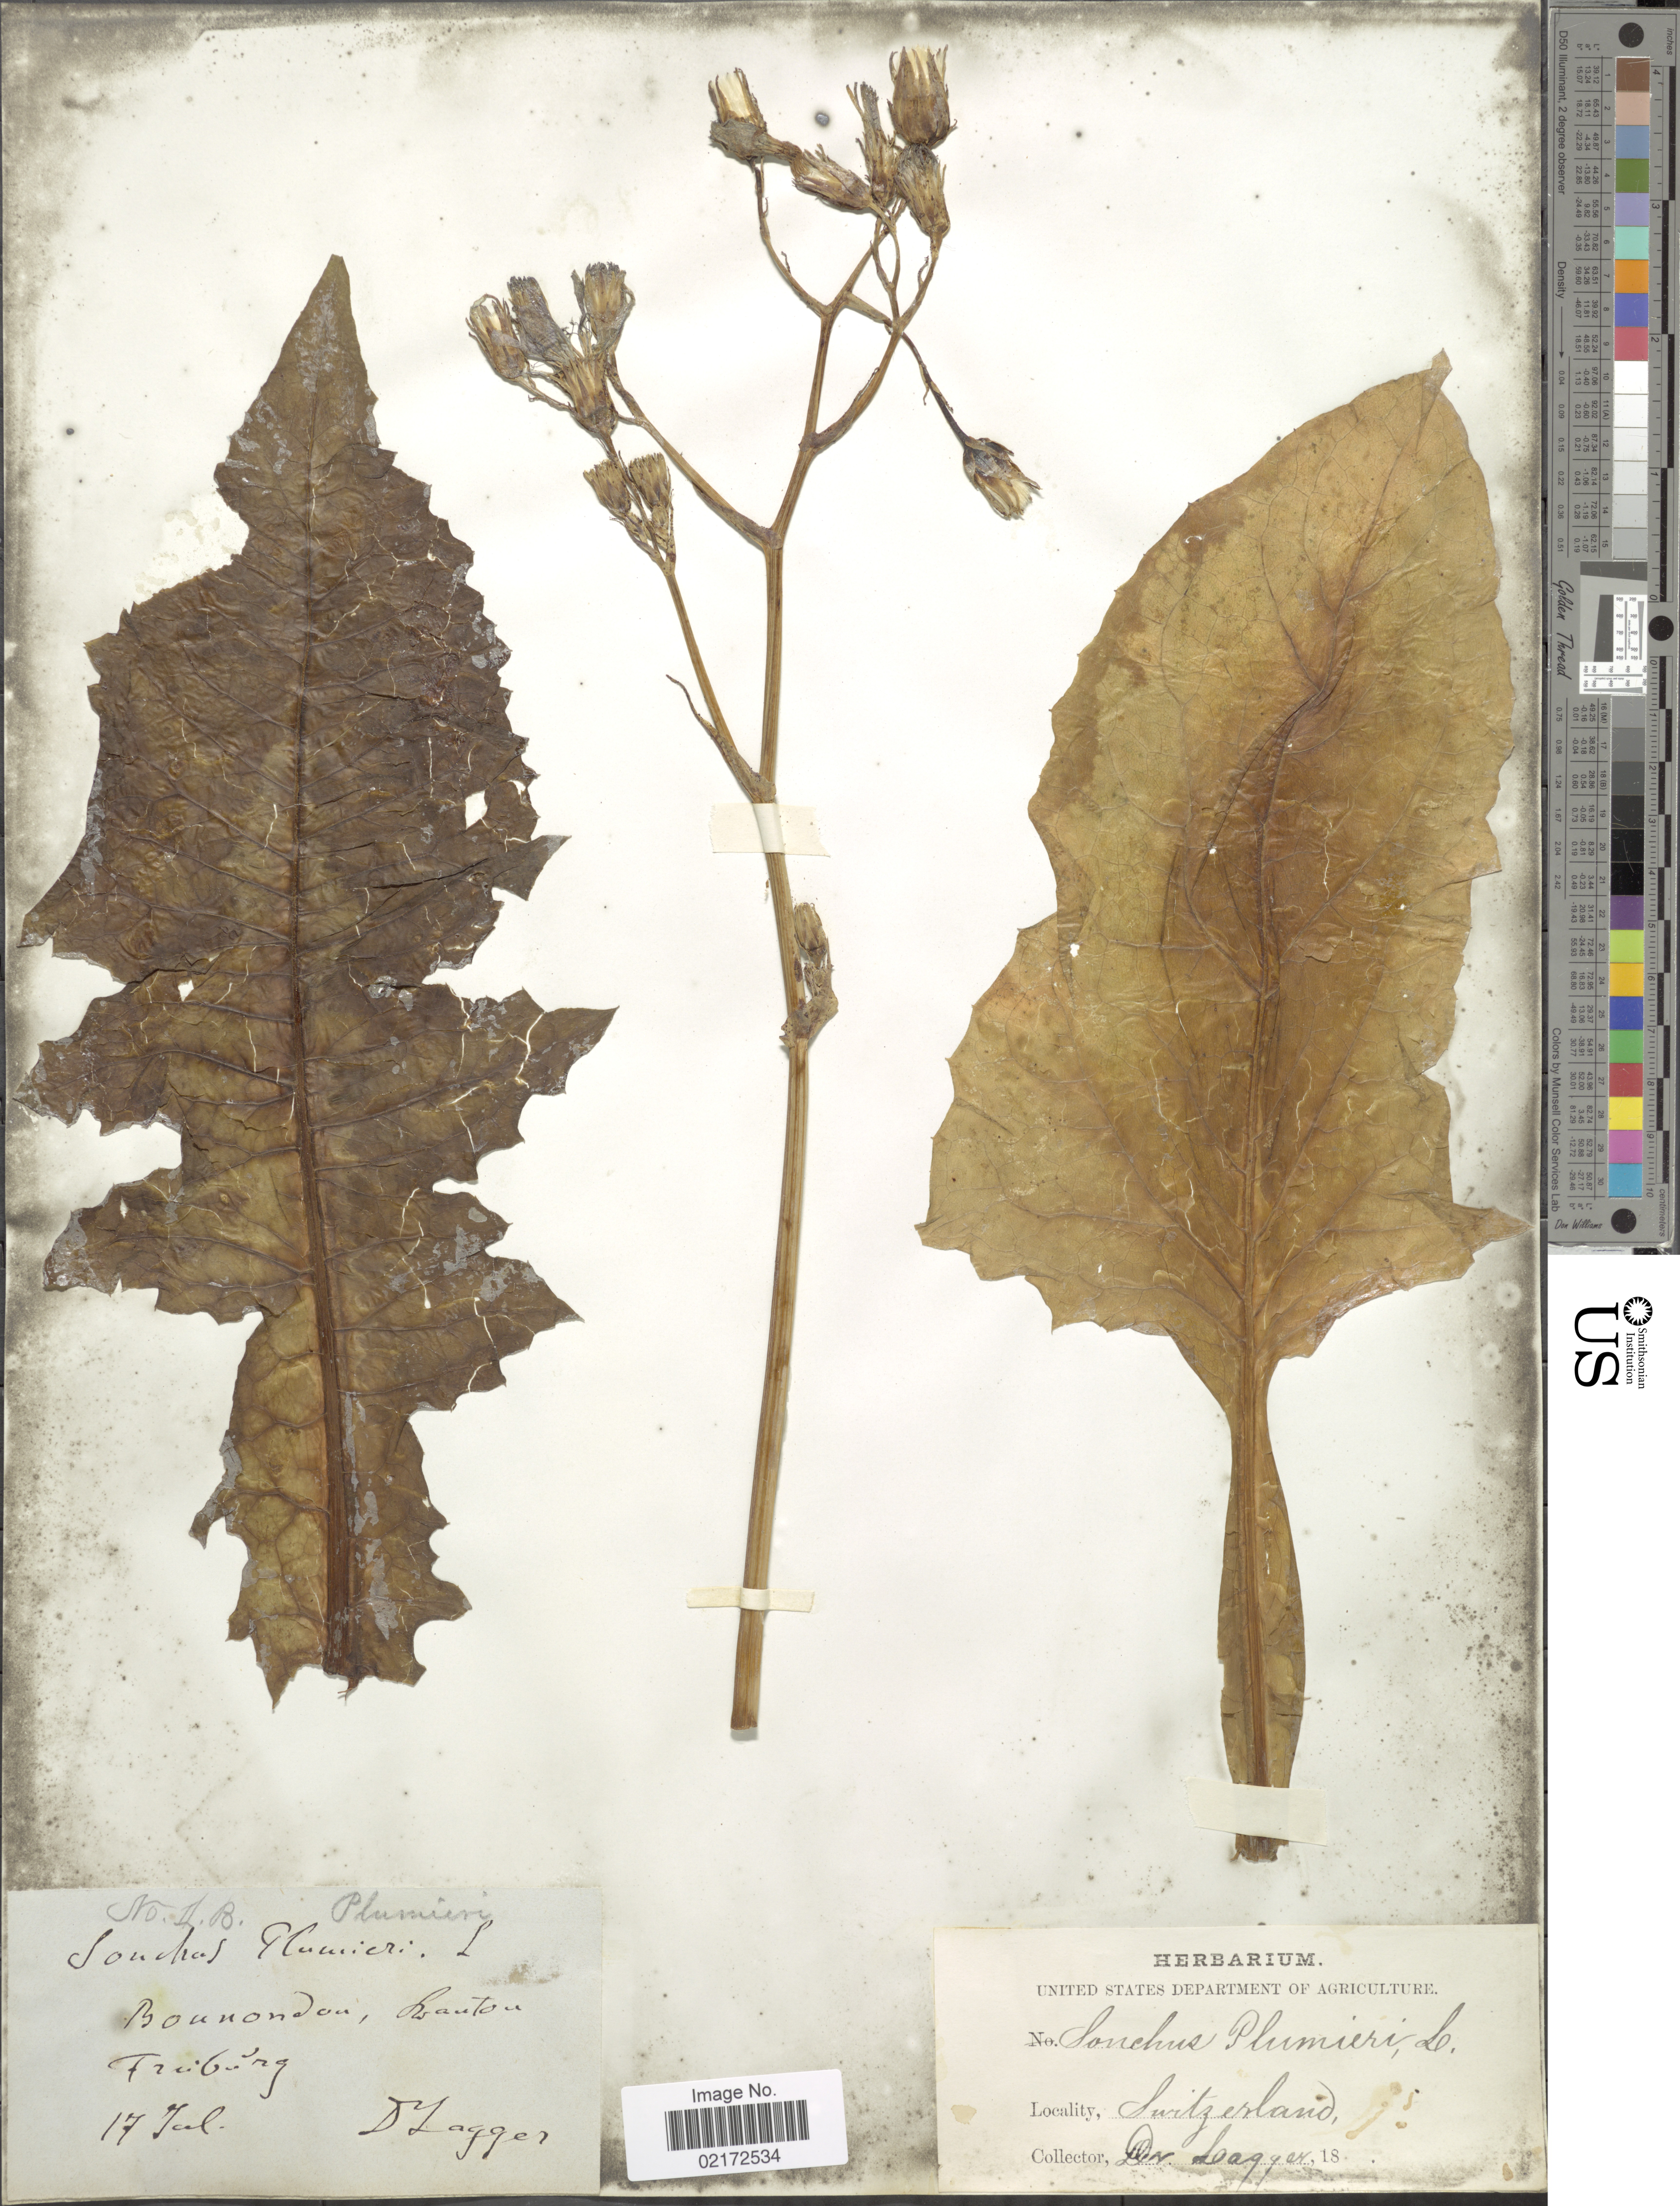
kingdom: Plantae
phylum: Tracheophyta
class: Magnoliopsida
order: Asterales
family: Asteraceae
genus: Lactuca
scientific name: Lactuca plumieri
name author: (L.) Gren. & Godr.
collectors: D. Lagger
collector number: IIB ?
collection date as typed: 18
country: Switzerland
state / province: Fribourg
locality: Bounondon, Kanton Freiburg.